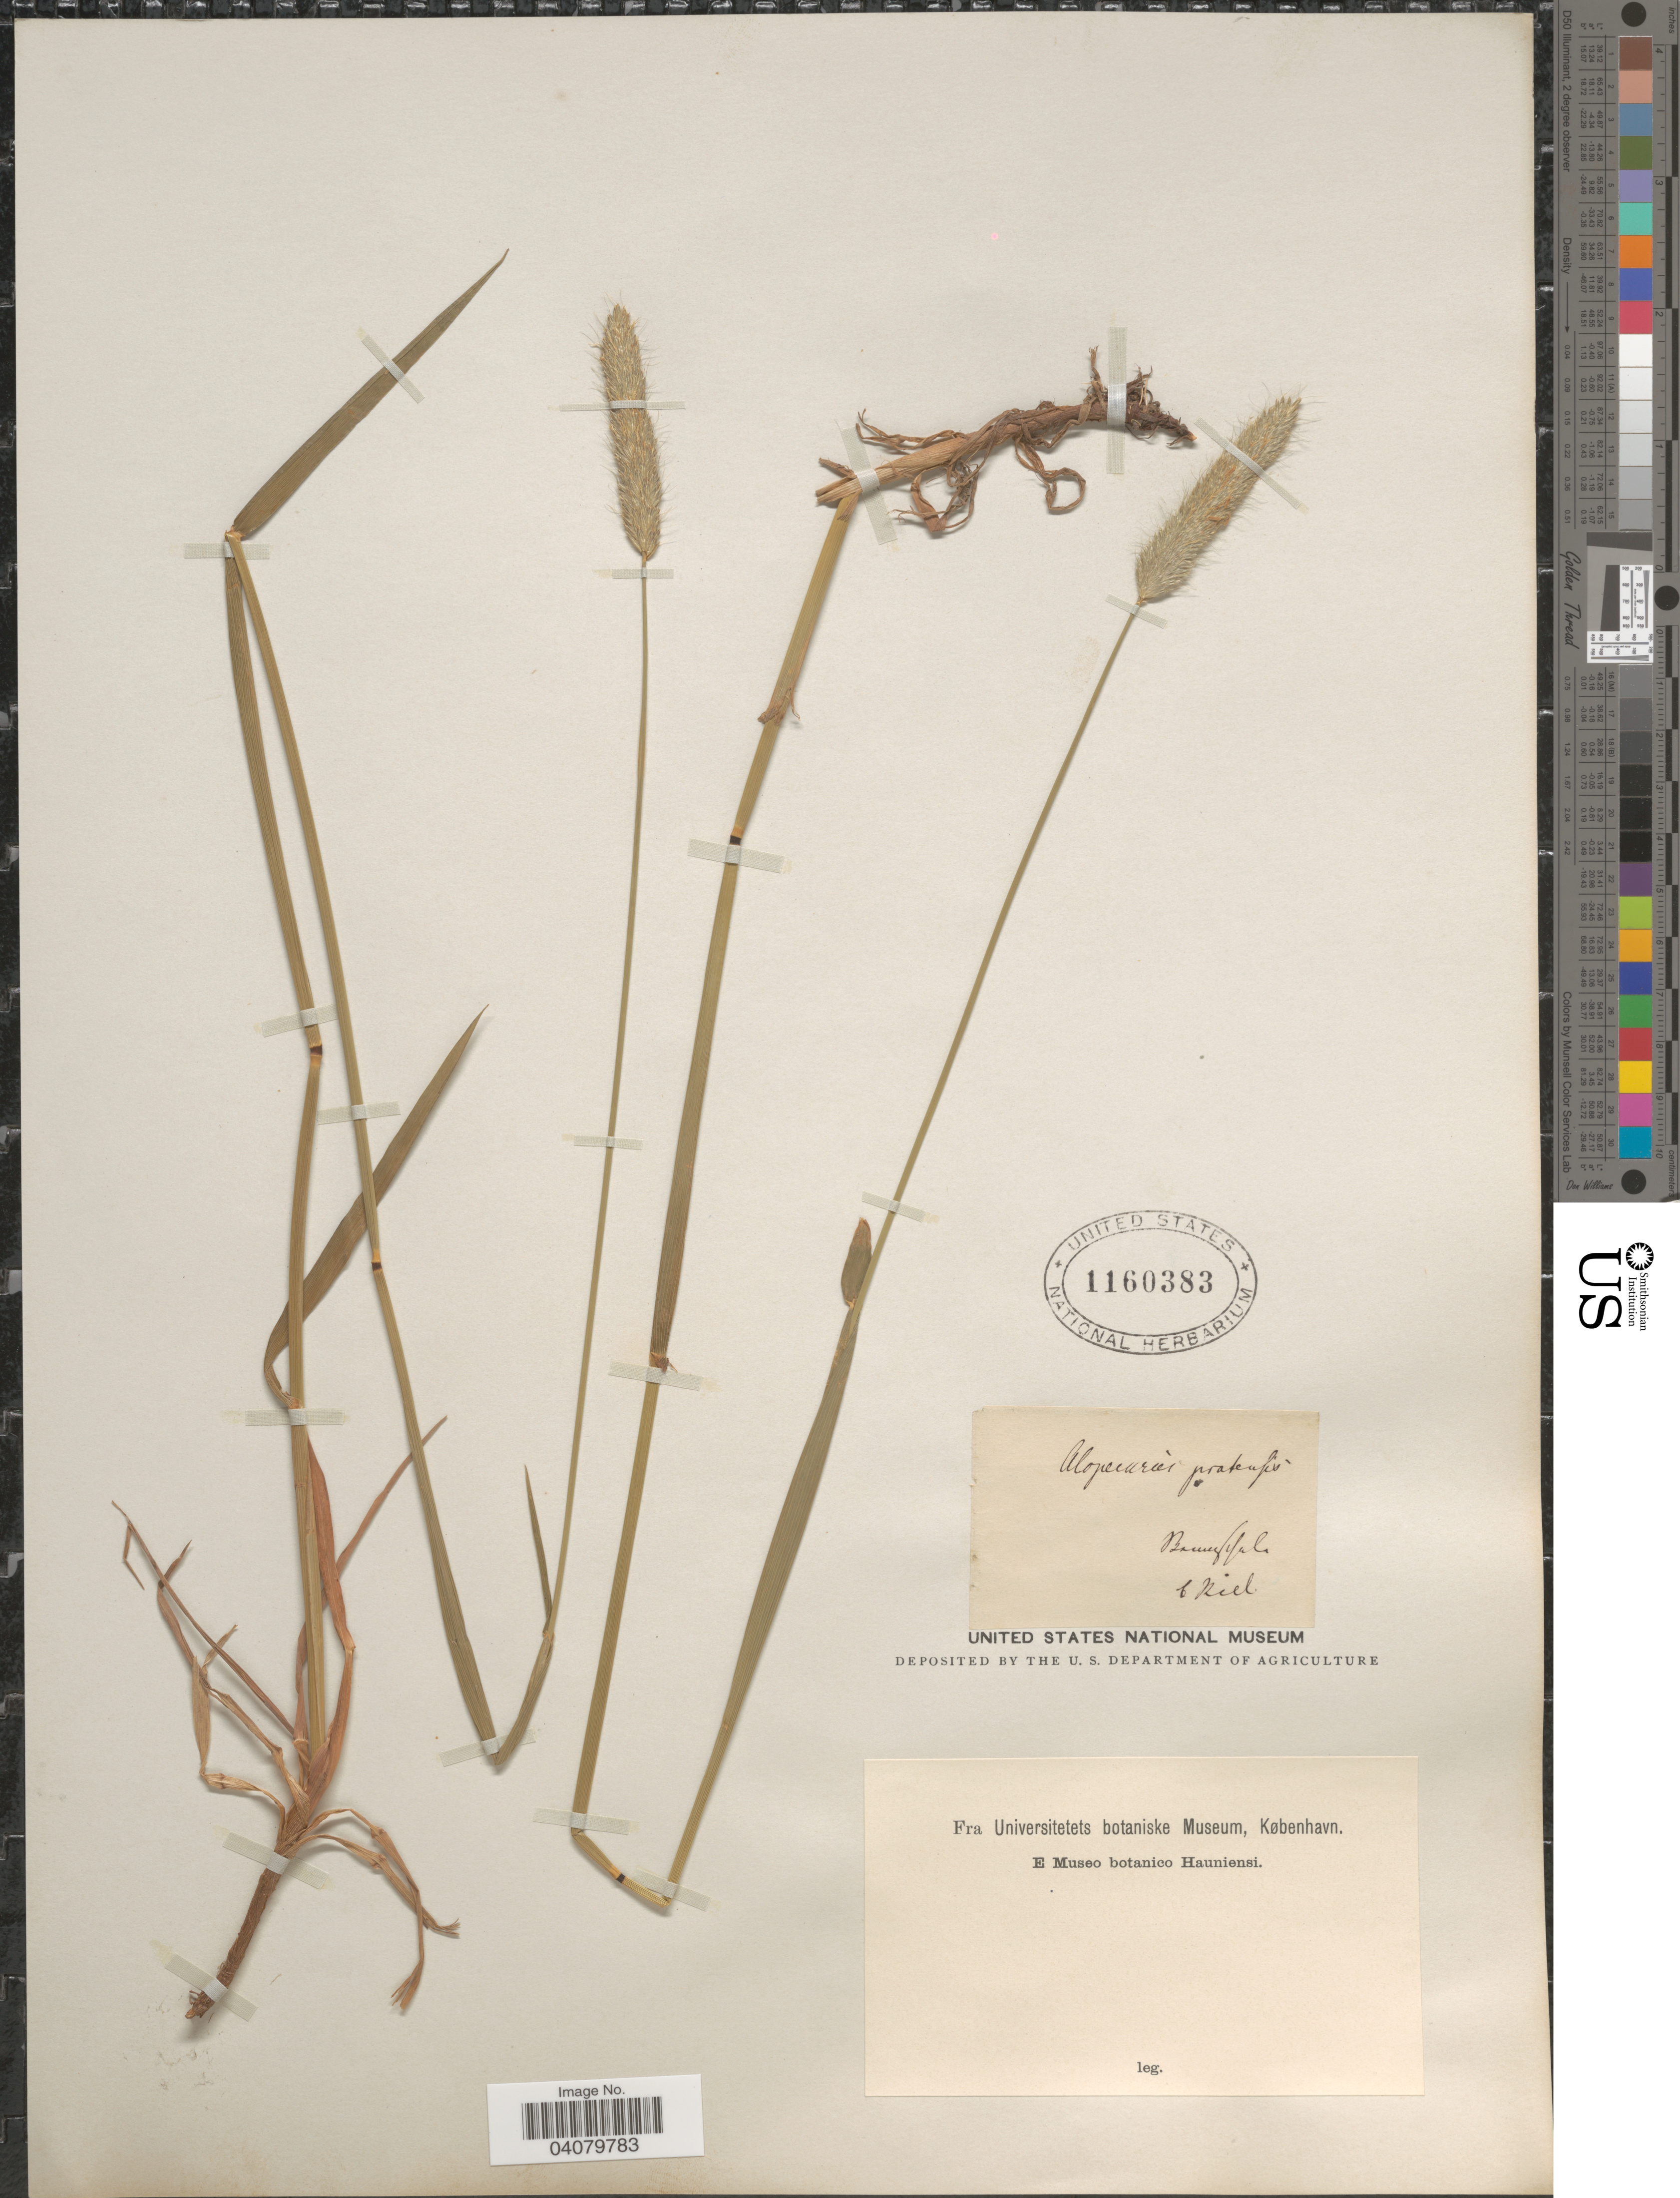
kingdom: Plantae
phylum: Tracheophyta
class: Liliopsida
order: Poales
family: Poaceae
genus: Alopecurus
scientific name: Alopecurus pratensis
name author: L.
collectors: Riel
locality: Baumsala. [interpreted]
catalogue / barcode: US 1160383